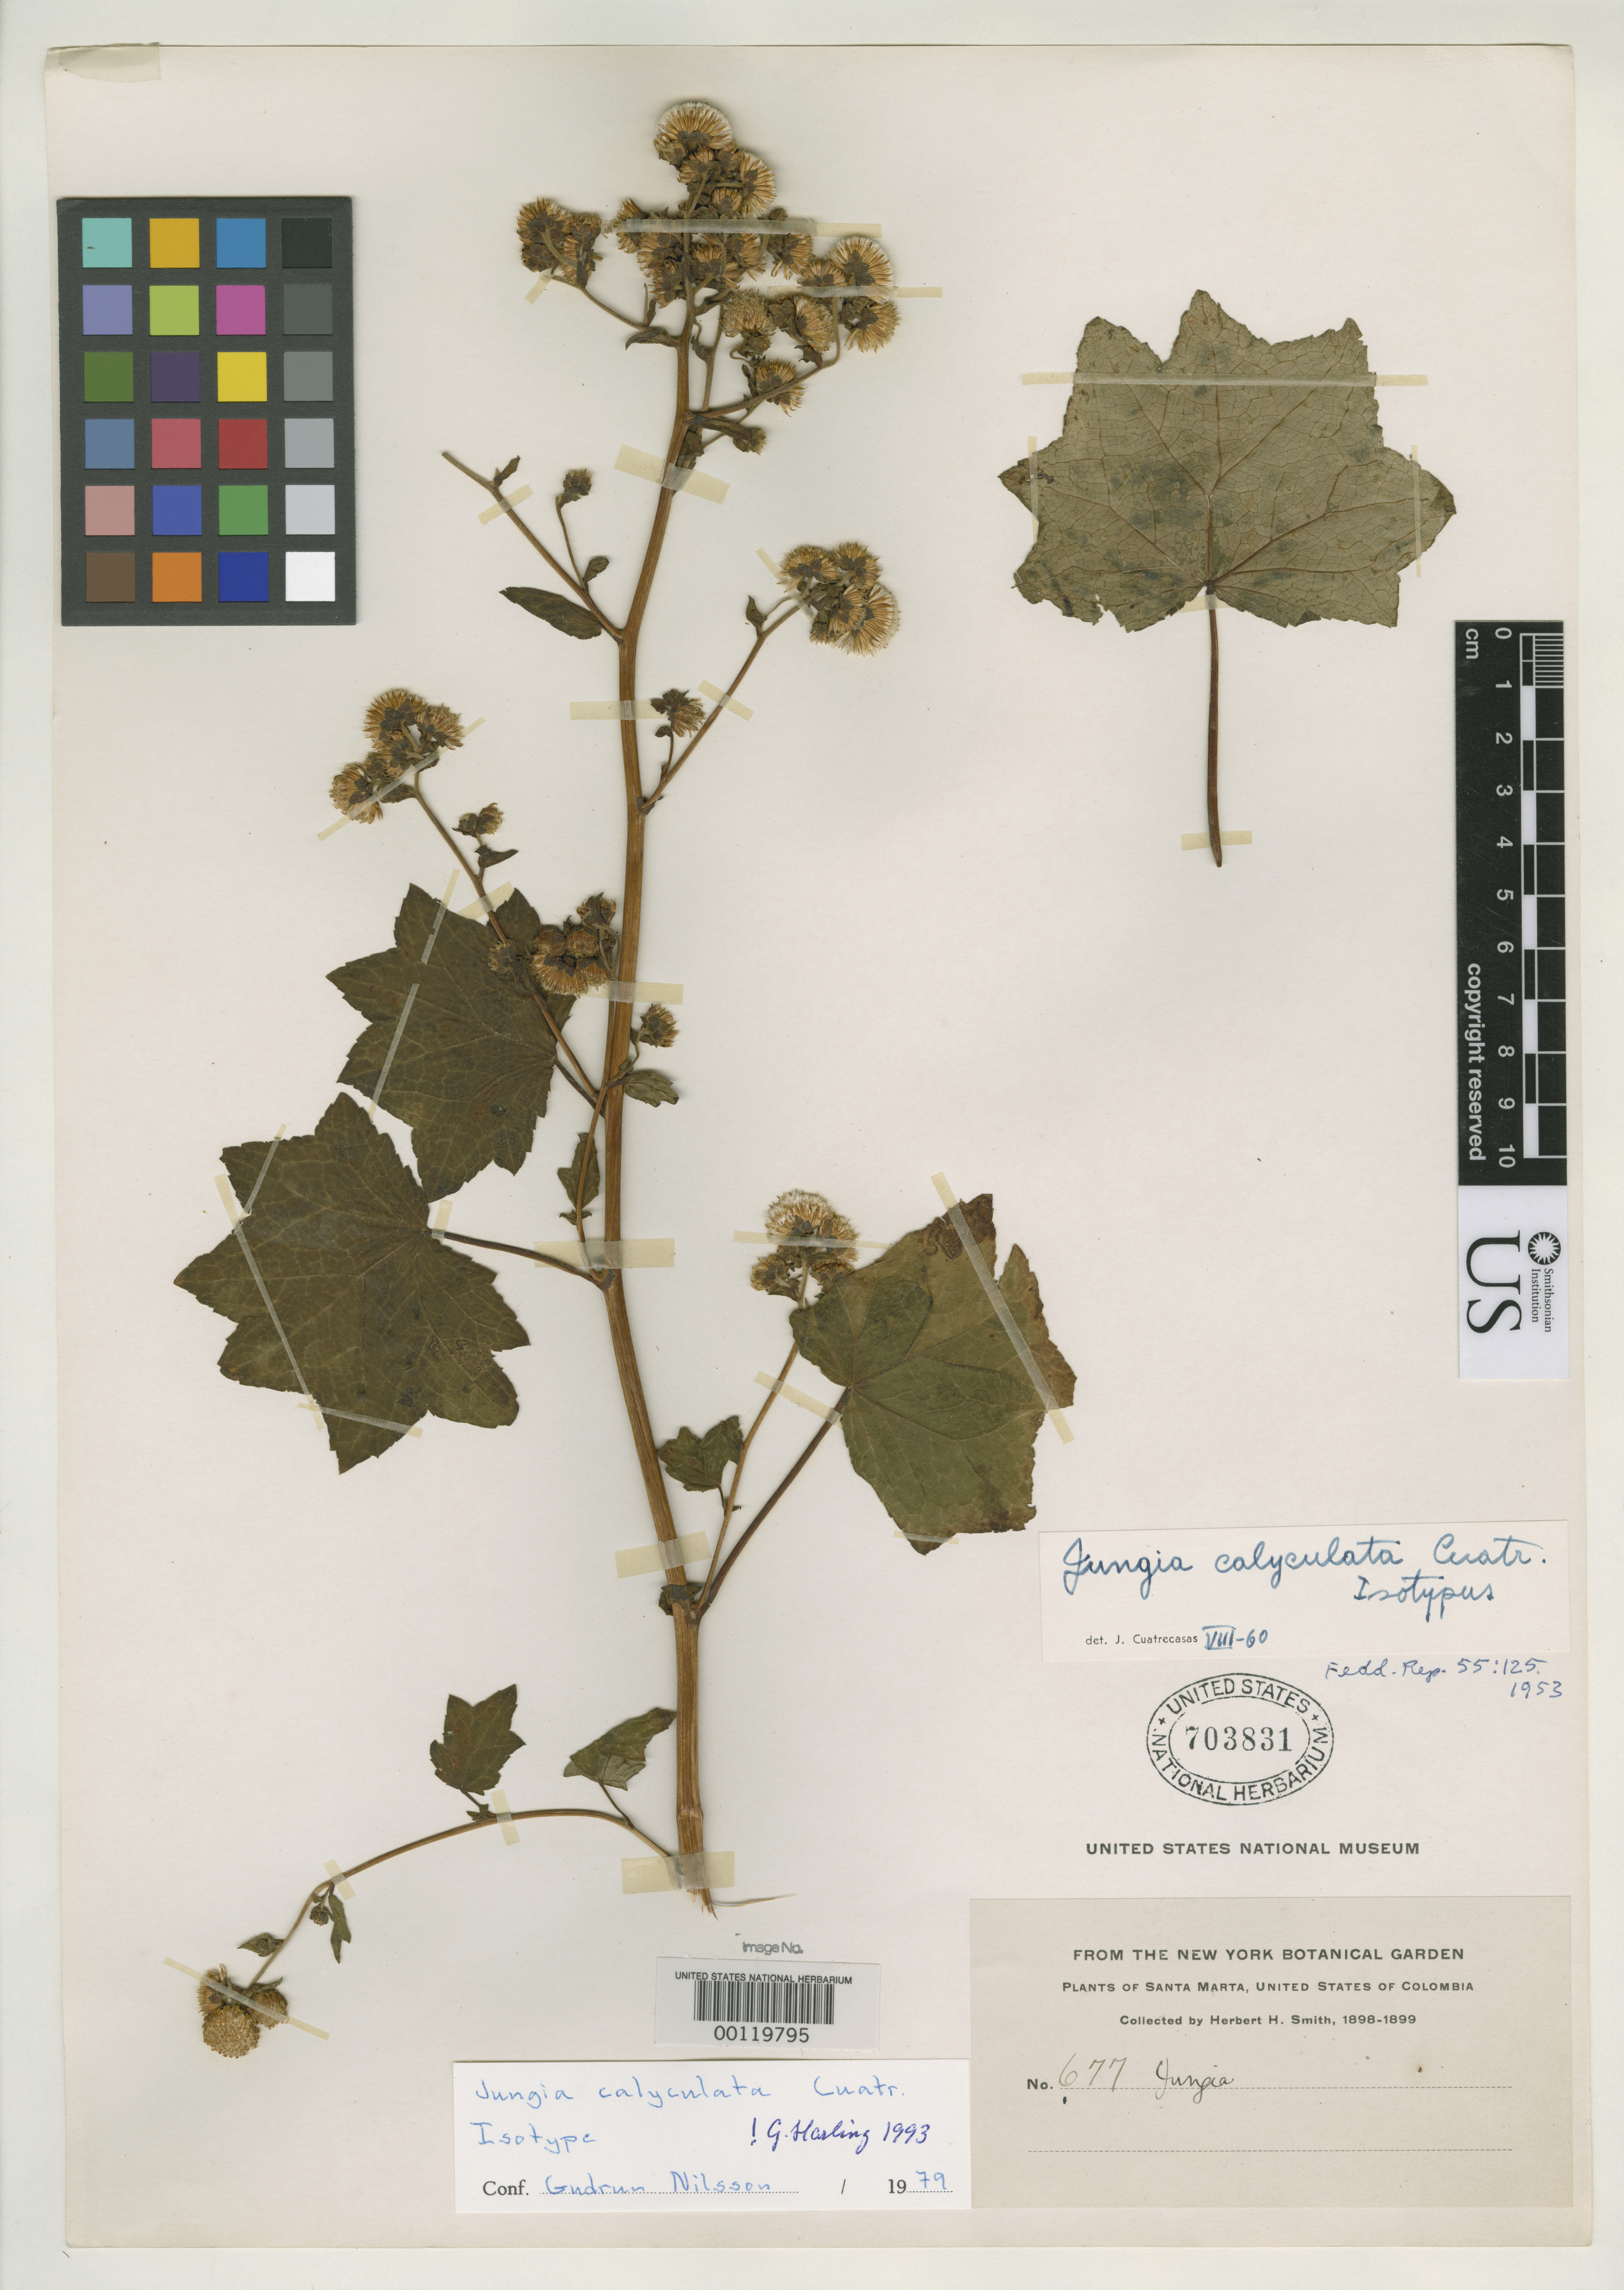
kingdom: Plantae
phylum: Tracheophyta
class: Magnoliopsida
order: Asterales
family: Asteraceae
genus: Jungia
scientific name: Jungia calyculata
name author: Cuatrec.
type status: Isotype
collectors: Herbert H. Smith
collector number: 677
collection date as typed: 1898 to -- --- 1899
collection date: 1898/1899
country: Colombia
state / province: Magdalena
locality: Santa Marta.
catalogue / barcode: US 703831